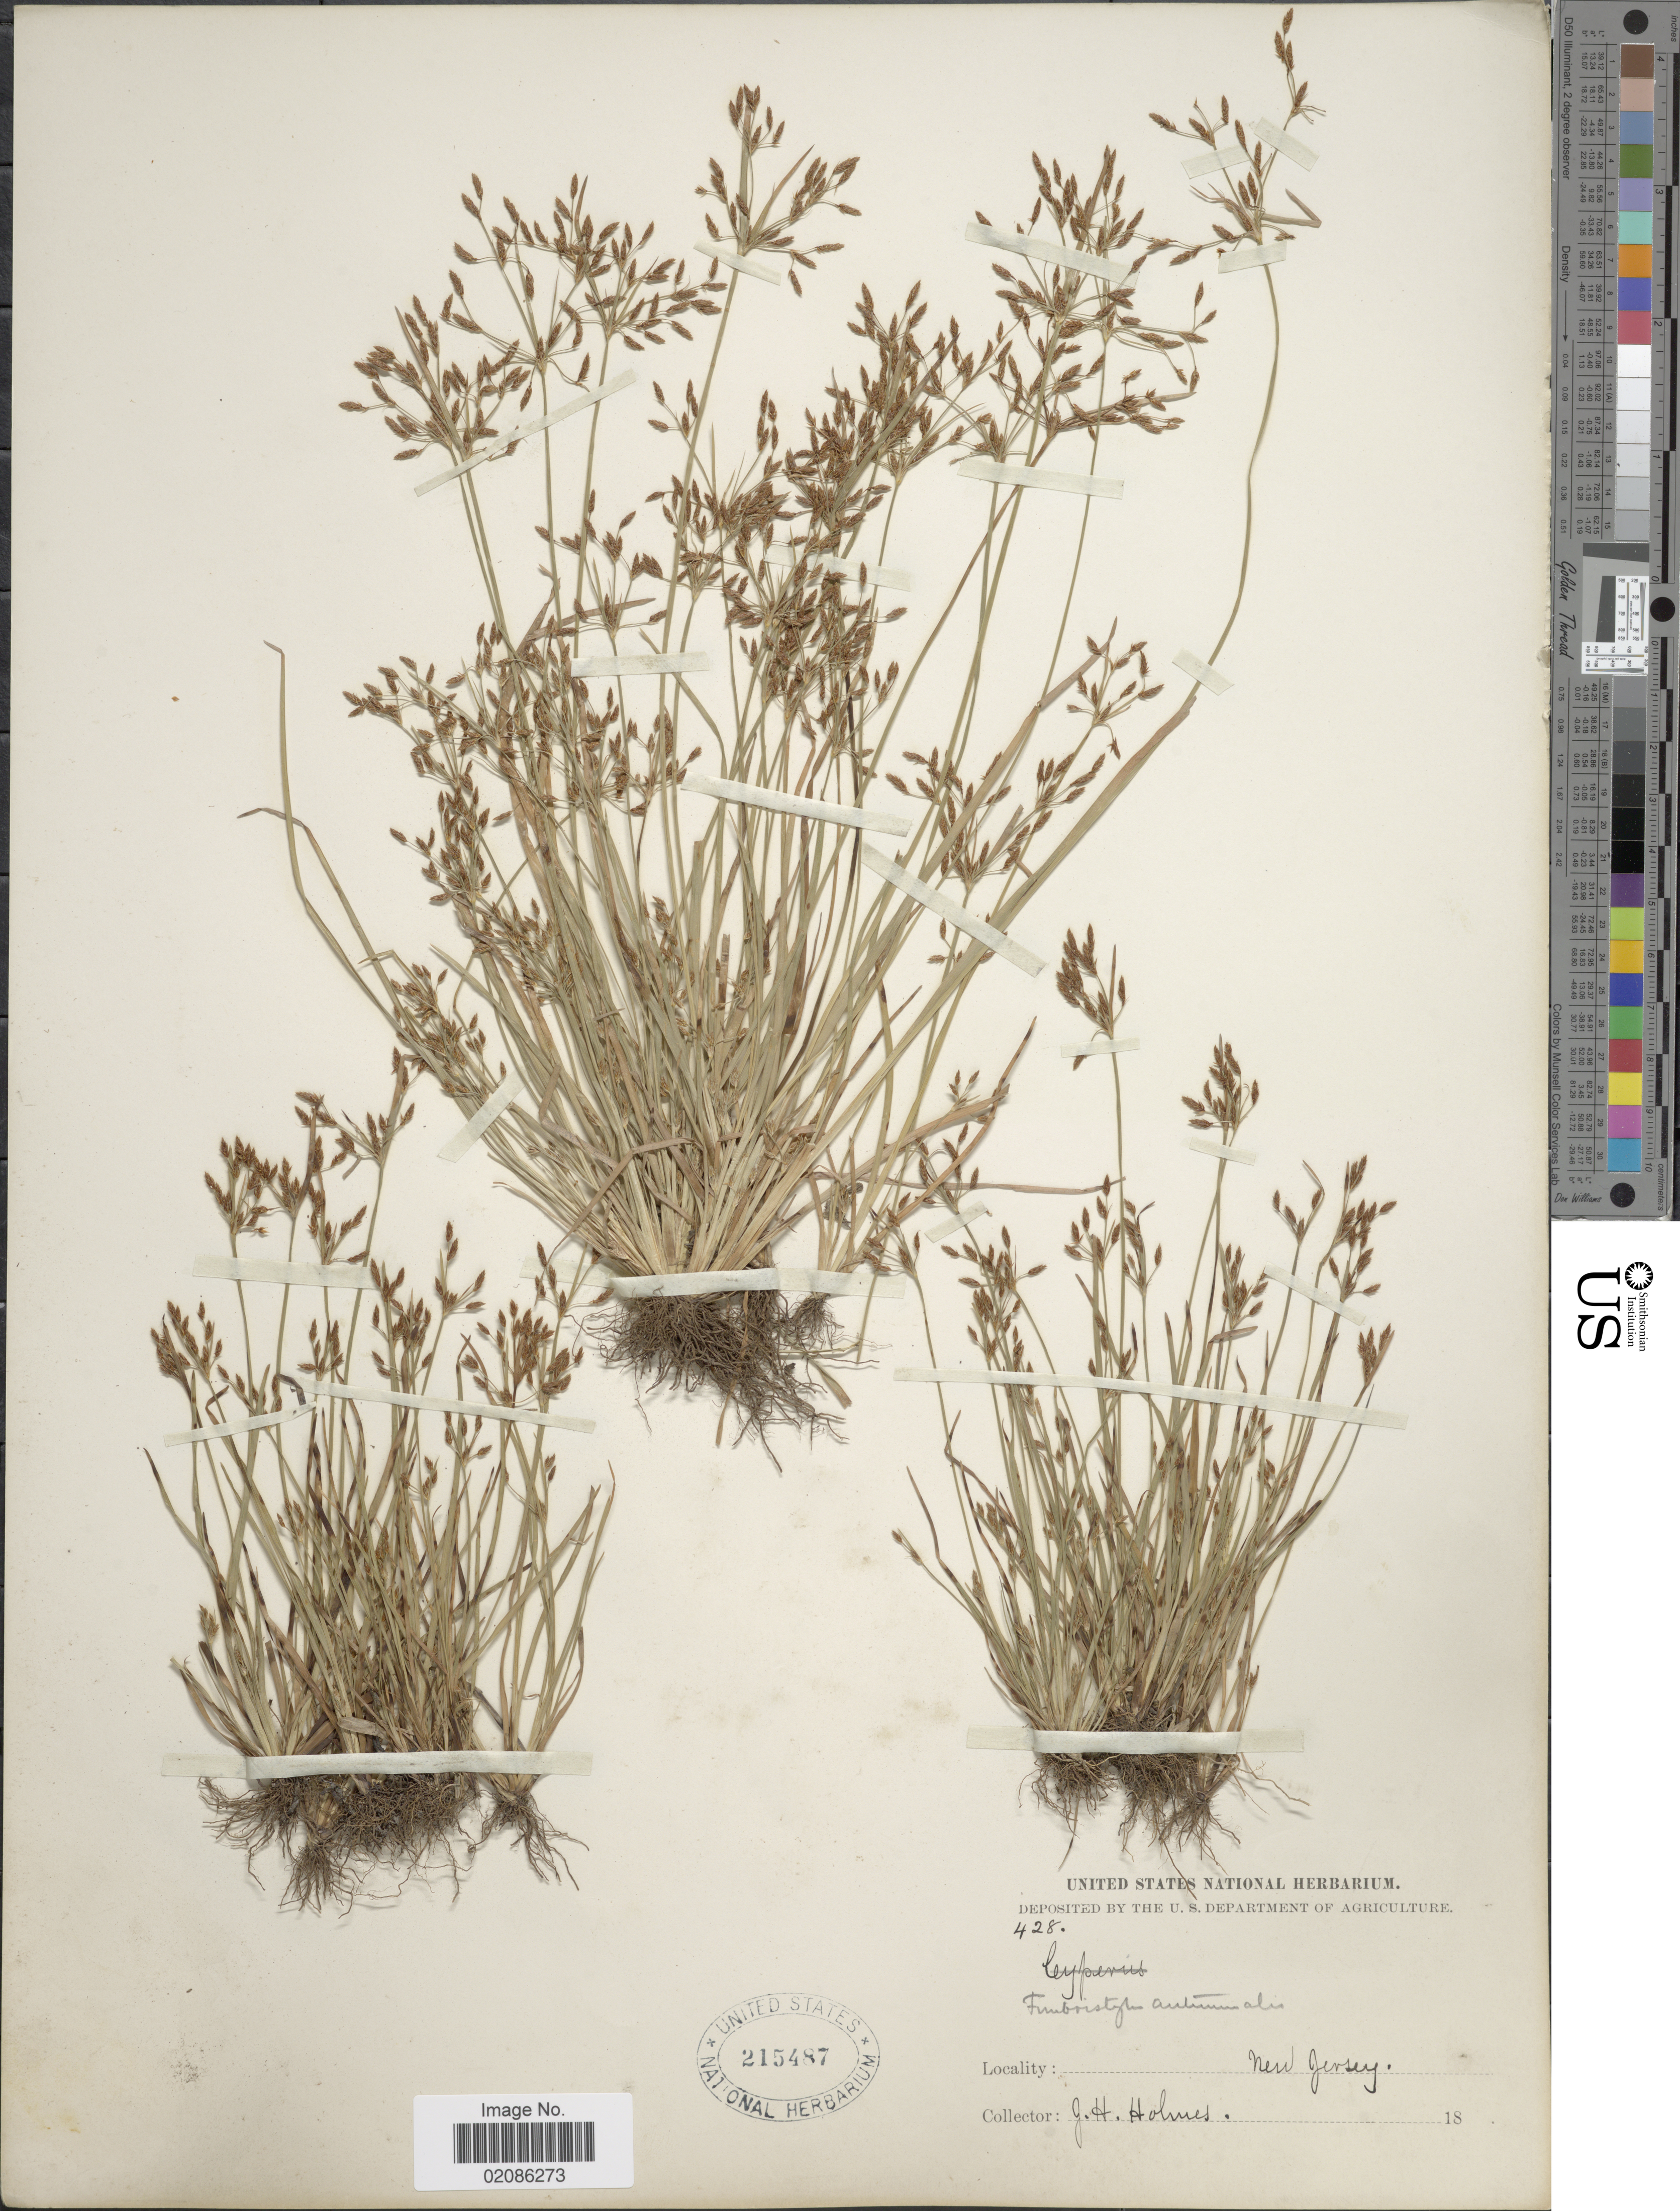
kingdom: Plantae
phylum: Tracheophyta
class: Liliopsida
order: Poales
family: Cyperaceae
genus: Fimbristylis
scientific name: Fimbristylis autumnalis (L.) Roem. & Schult.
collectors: J. Holmes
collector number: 428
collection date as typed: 18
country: United States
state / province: New Jersey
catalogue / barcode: US 215487